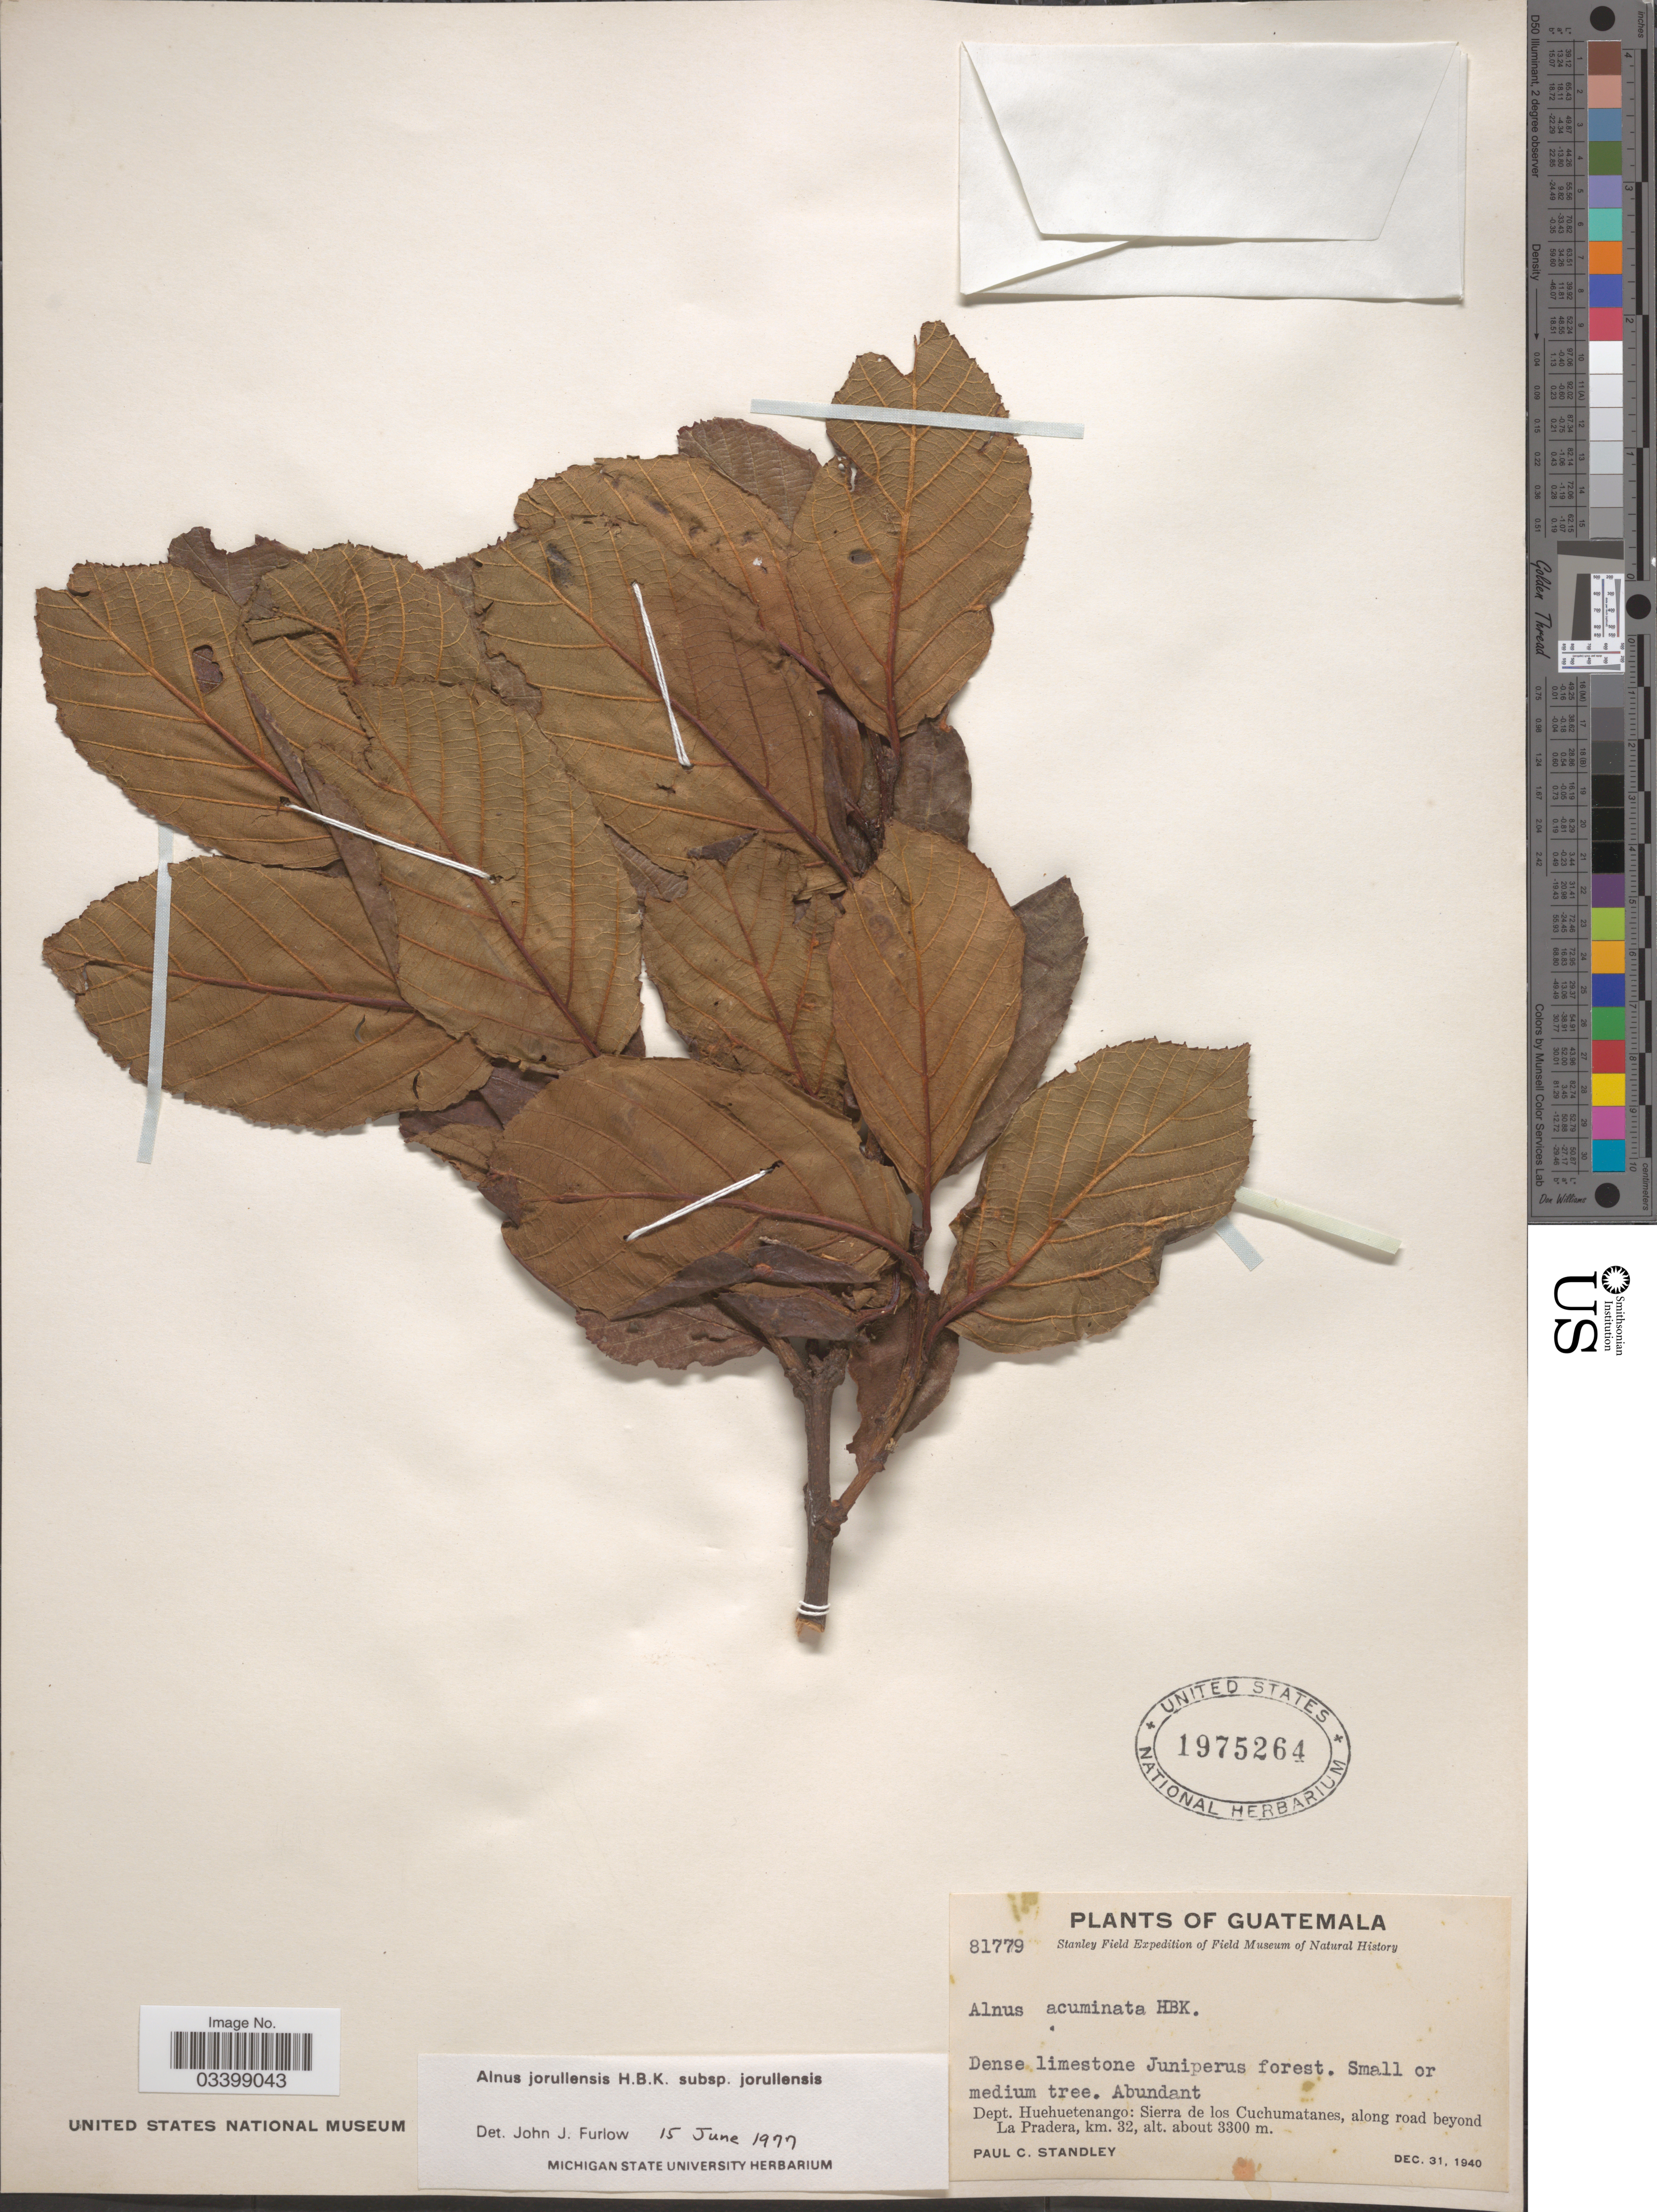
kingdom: Plantae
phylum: Tracheophyta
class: Magnoliopsida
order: Fagales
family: Betulaceae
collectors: P. C. Standley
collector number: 81779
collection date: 1940-12-31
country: Guatemala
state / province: Huehuetenango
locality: Dept. Huehuetenango: Sierra de los Cuchumatanes, along road beyond La Pradera, km. 32.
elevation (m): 3300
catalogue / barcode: US 1975264